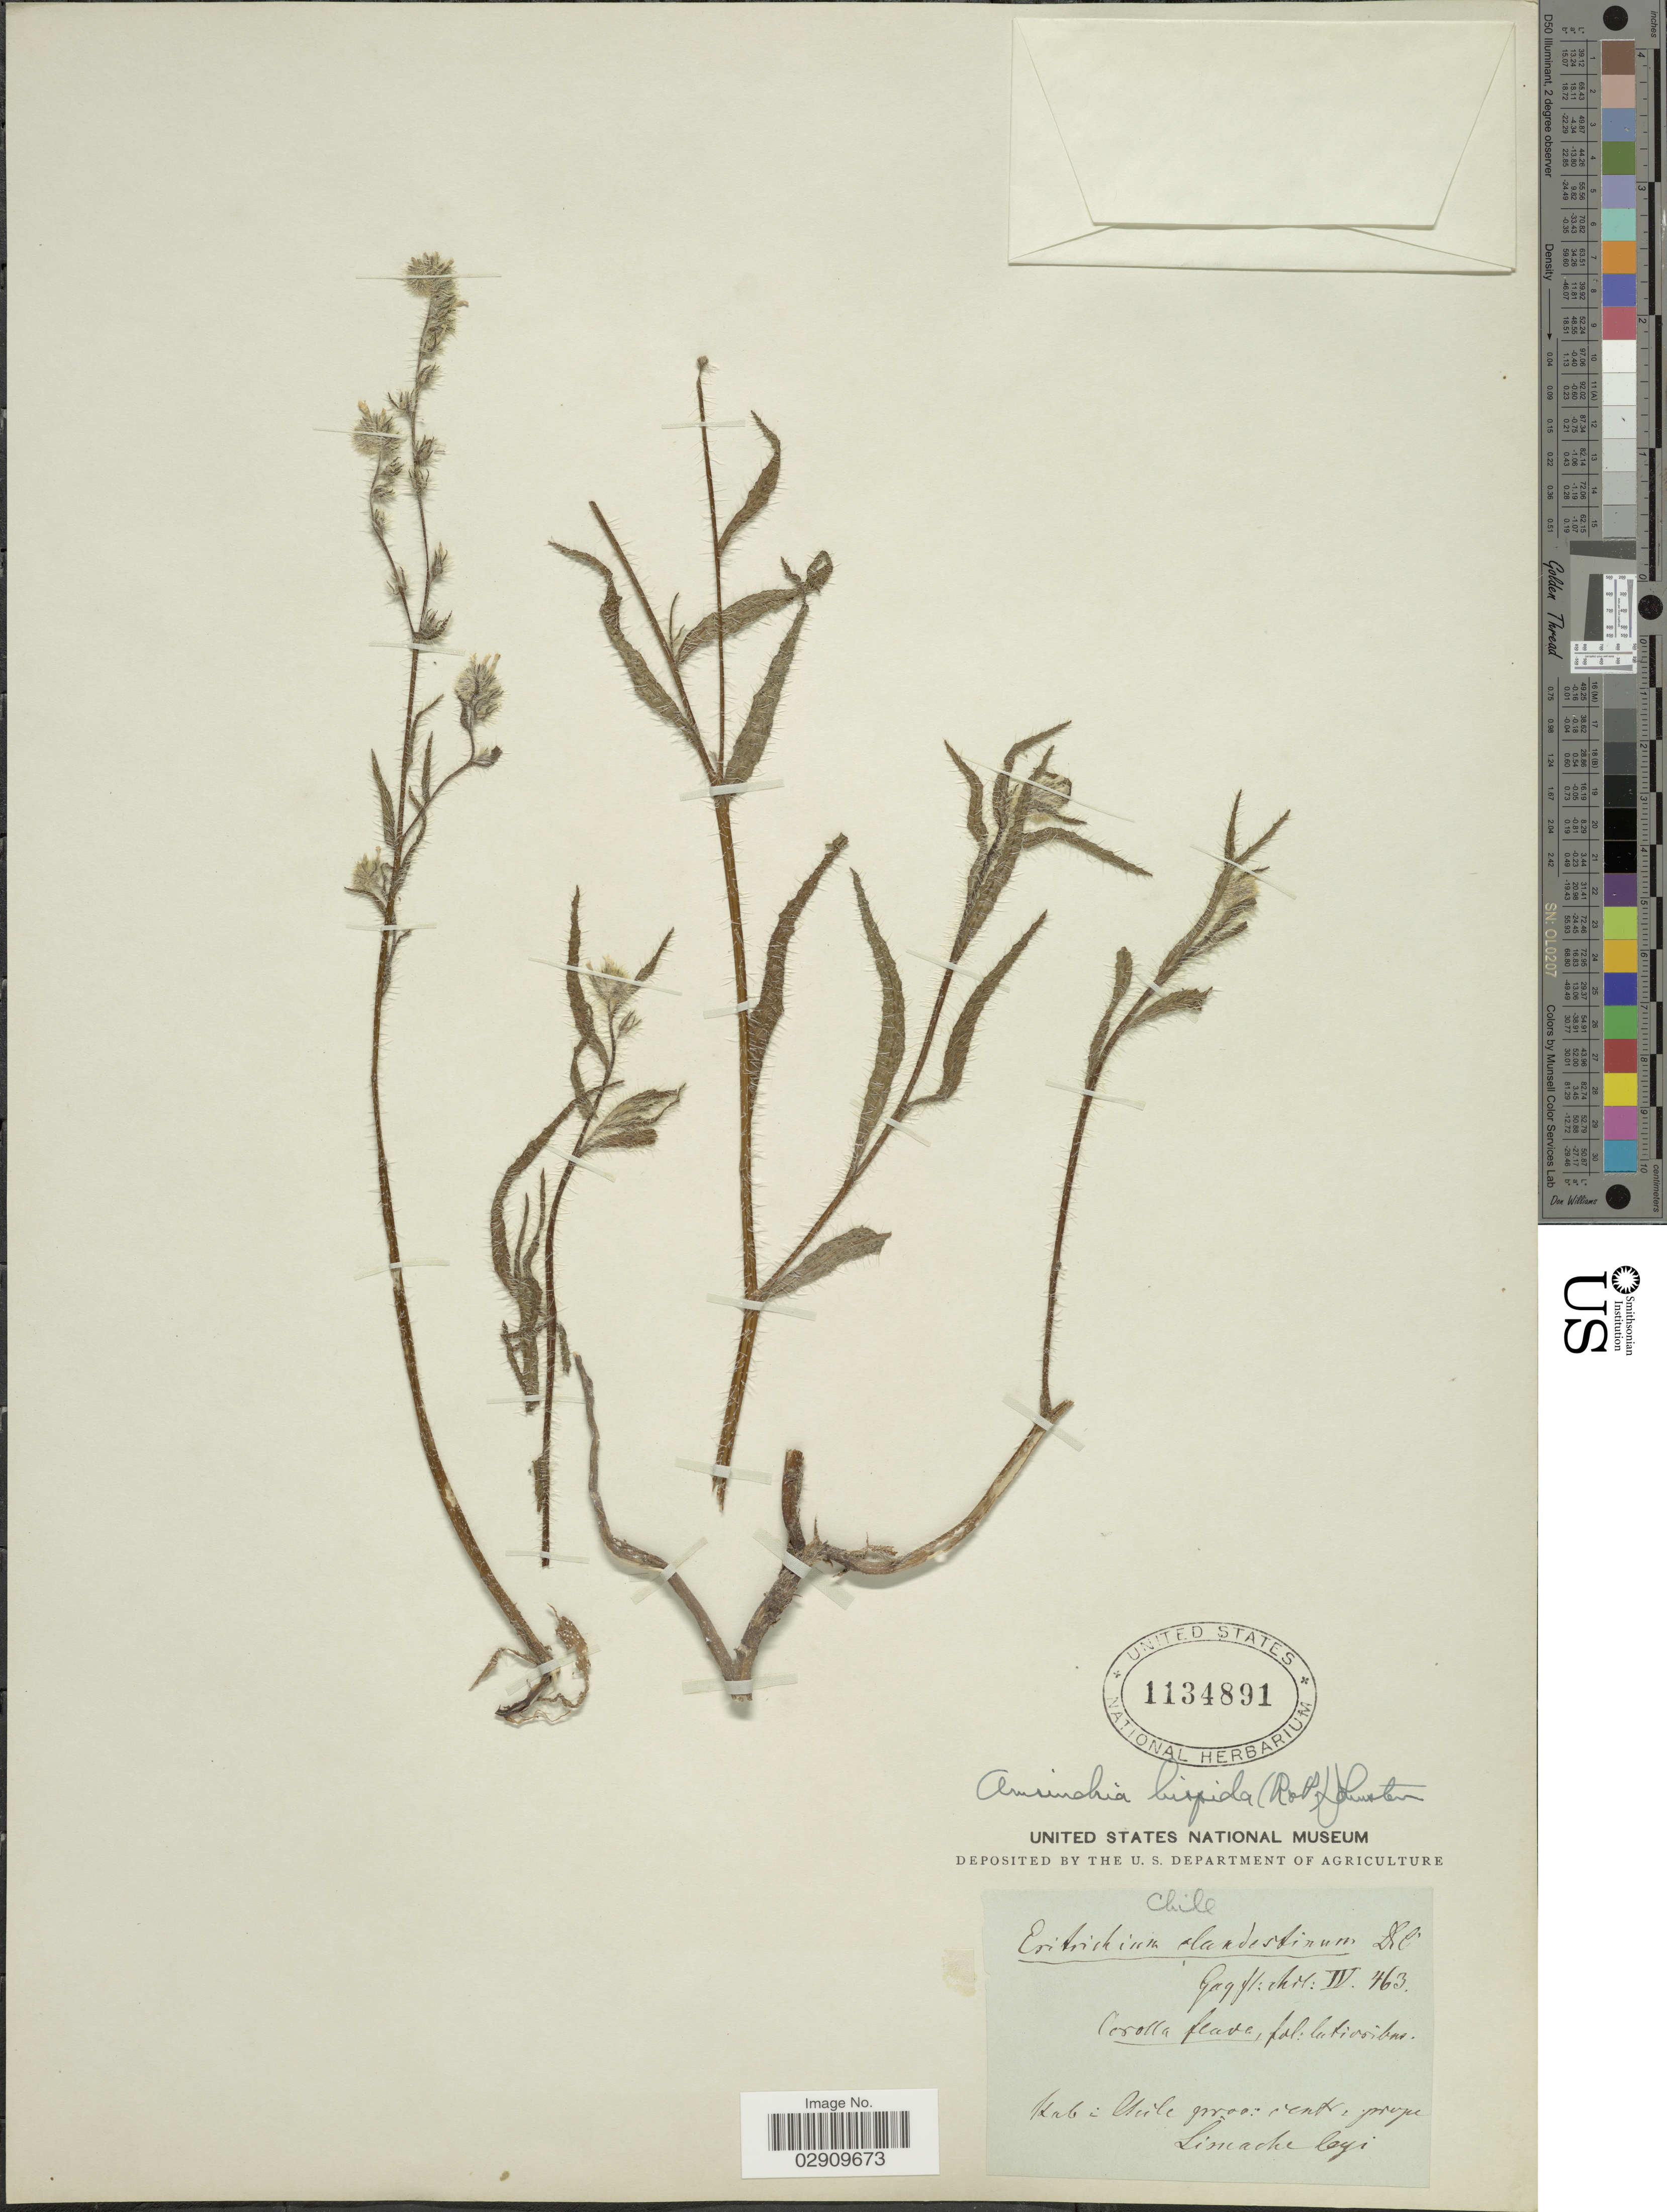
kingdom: Plantae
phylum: Tracheophyta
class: Magnoliopsida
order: Boraginales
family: Boraginaceae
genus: Amsinckia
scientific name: Amsinckia calycina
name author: (Moris) Chater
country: Chile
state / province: Valparaíso (V)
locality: Hab in Chile prov: centr prope Limache legi.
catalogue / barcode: US 1134891